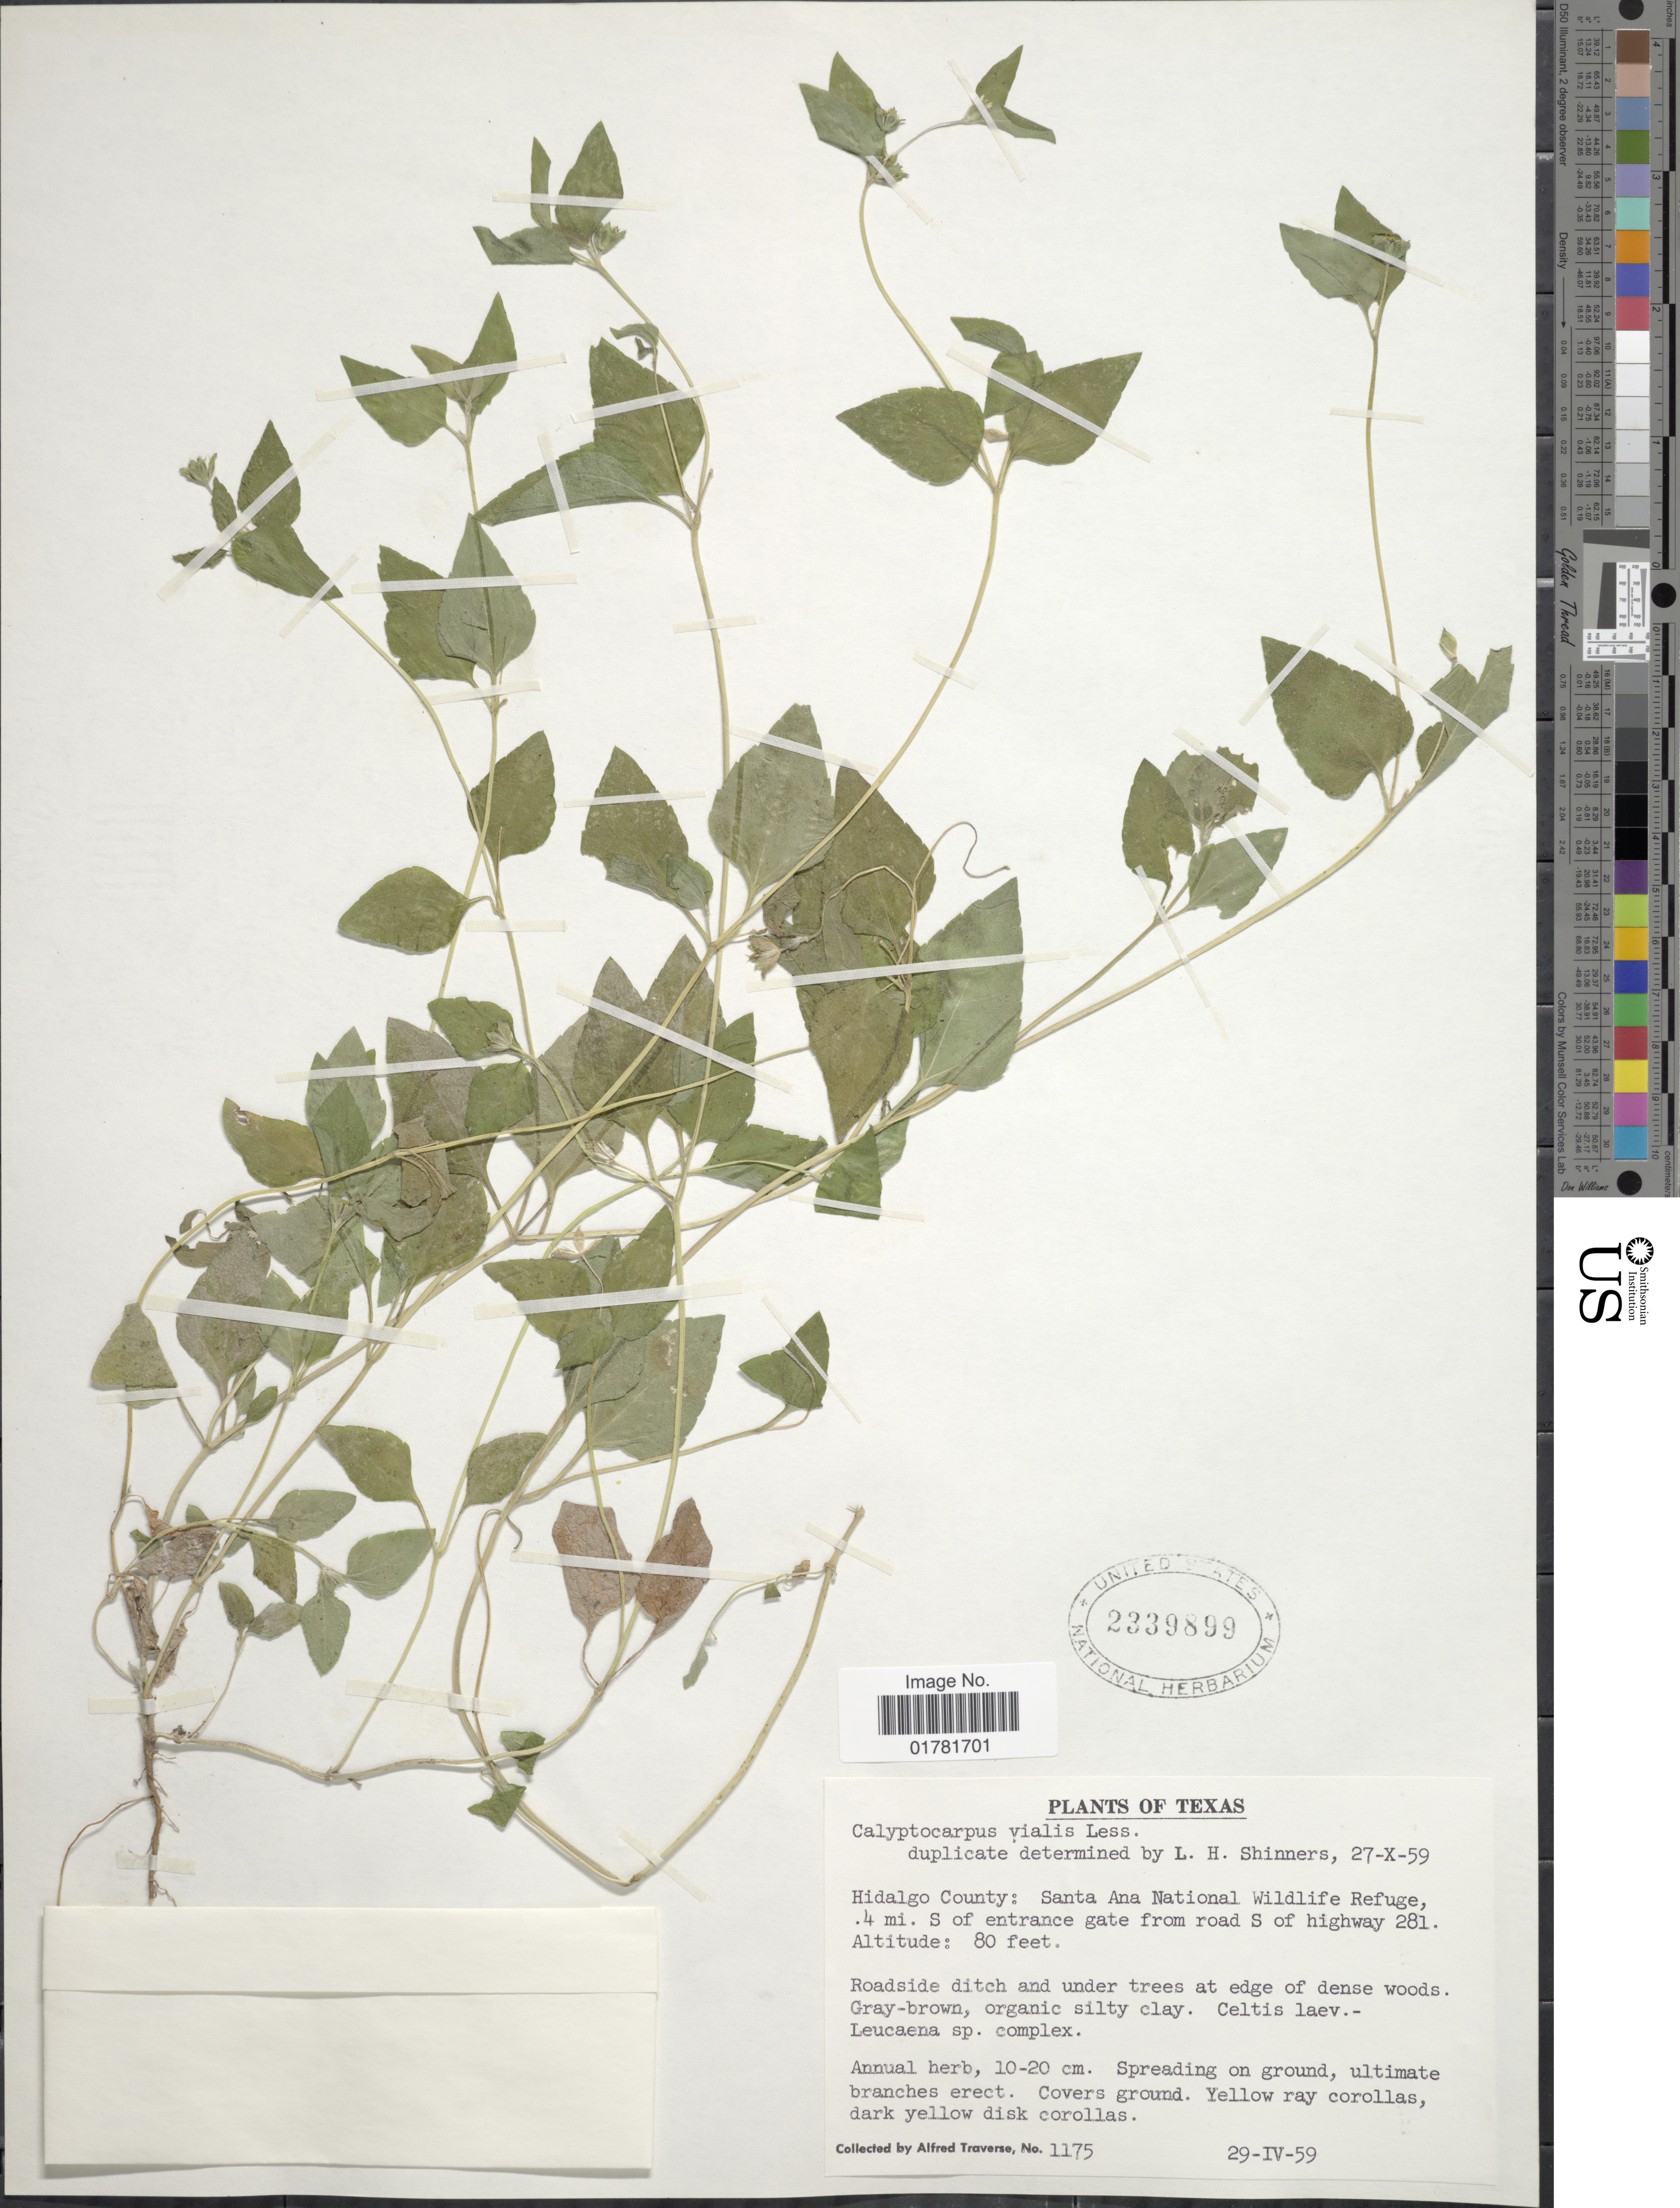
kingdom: Plantae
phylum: Tracheophyta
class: Magnoliopsida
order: Asterales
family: Asteraceae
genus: Calyptocarpus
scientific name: Calyptocarpus vialis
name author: Less.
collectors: A. Traverse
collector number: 1175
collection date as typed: Transcribed d/m/y: 29/4/59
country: United States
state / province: Texas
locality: Hidalgo County: Santa Ana National Wildlife Refuge, 4 mi S of entrance gate from road S of highway 281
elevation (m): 24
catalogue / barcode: US 2339899